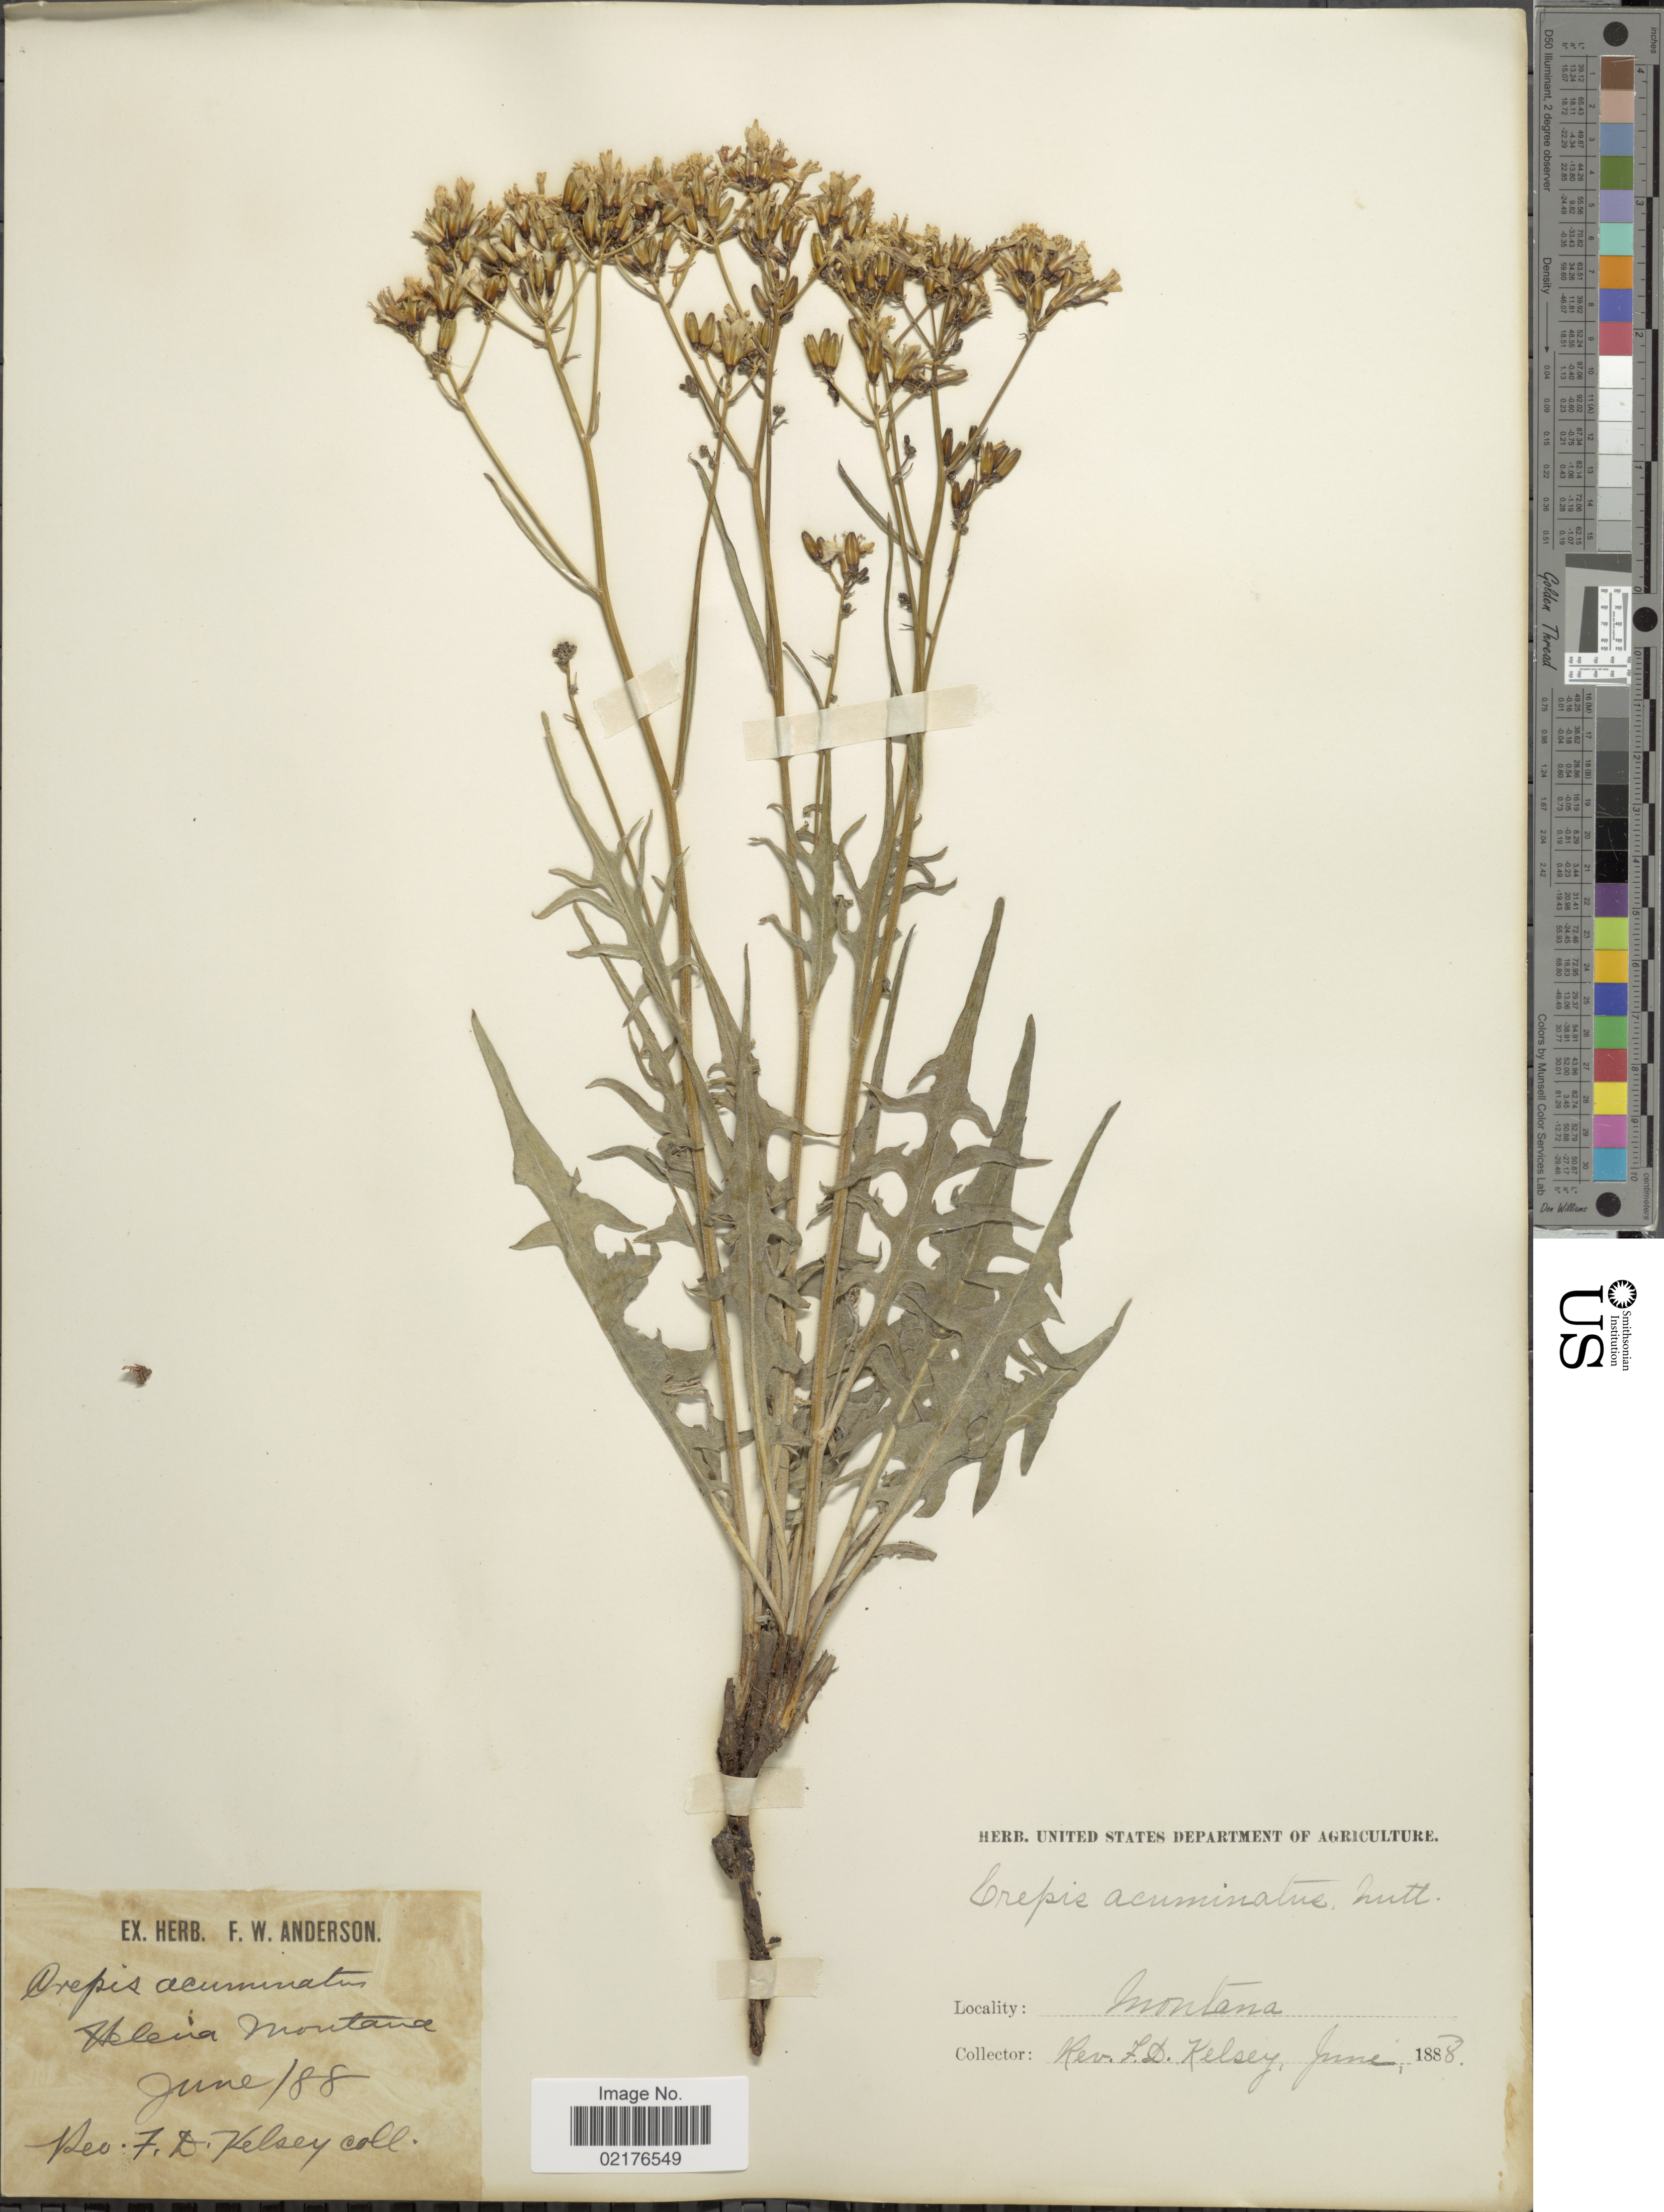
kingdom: Plantae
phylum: Tracheophyta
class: Magnoliopsida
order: Asterales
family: Asteraceae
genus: Crepis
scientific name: Crepis acuminata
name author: Nutt.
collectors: F. Kelsey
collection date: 1888-06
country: United States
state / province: Montana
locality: Helena